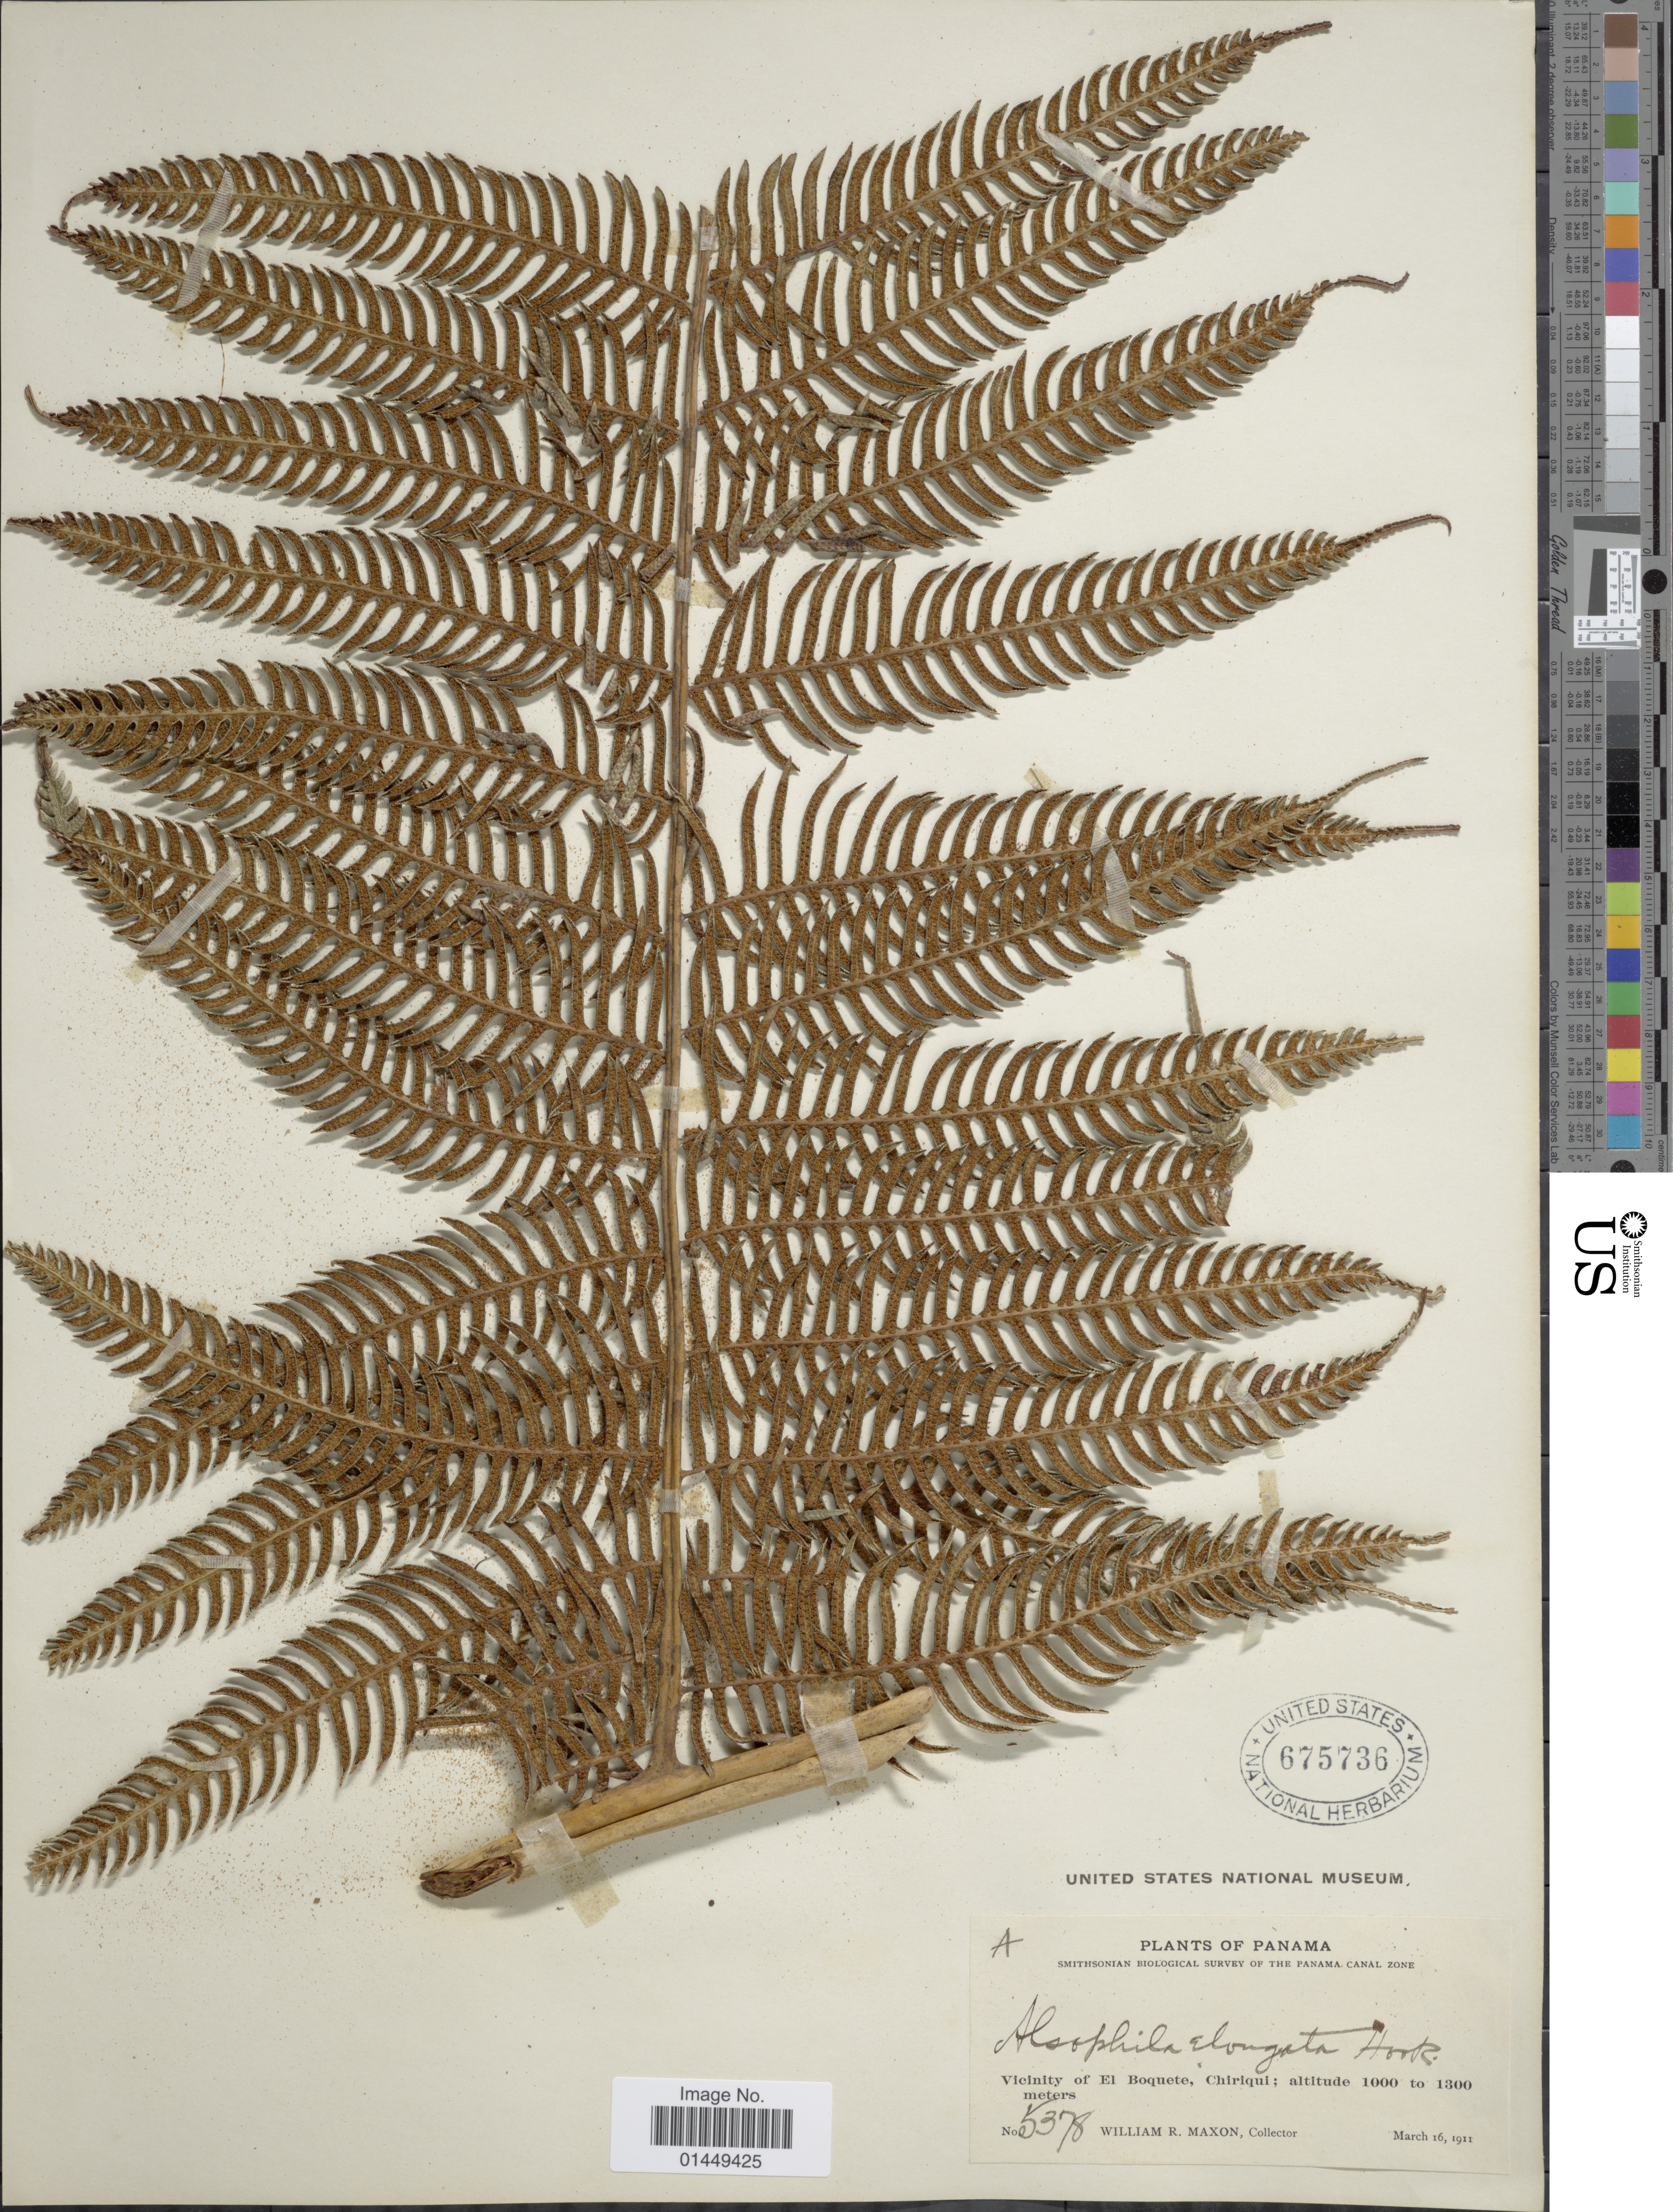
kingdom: Plantae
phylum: Tracheophyta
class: Polypodiopsida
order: Cyatheales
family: Cyatheaceae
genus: Cyathea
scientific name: Cyathea poeppigii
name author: (Hook.) Domin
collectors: W. R. Maxon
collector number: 5378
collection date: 1911-03-16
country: Panama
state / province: Chiriqui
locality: Vicinity of El Boquete, Chiriqui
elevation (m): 1000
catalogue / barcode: US 675736